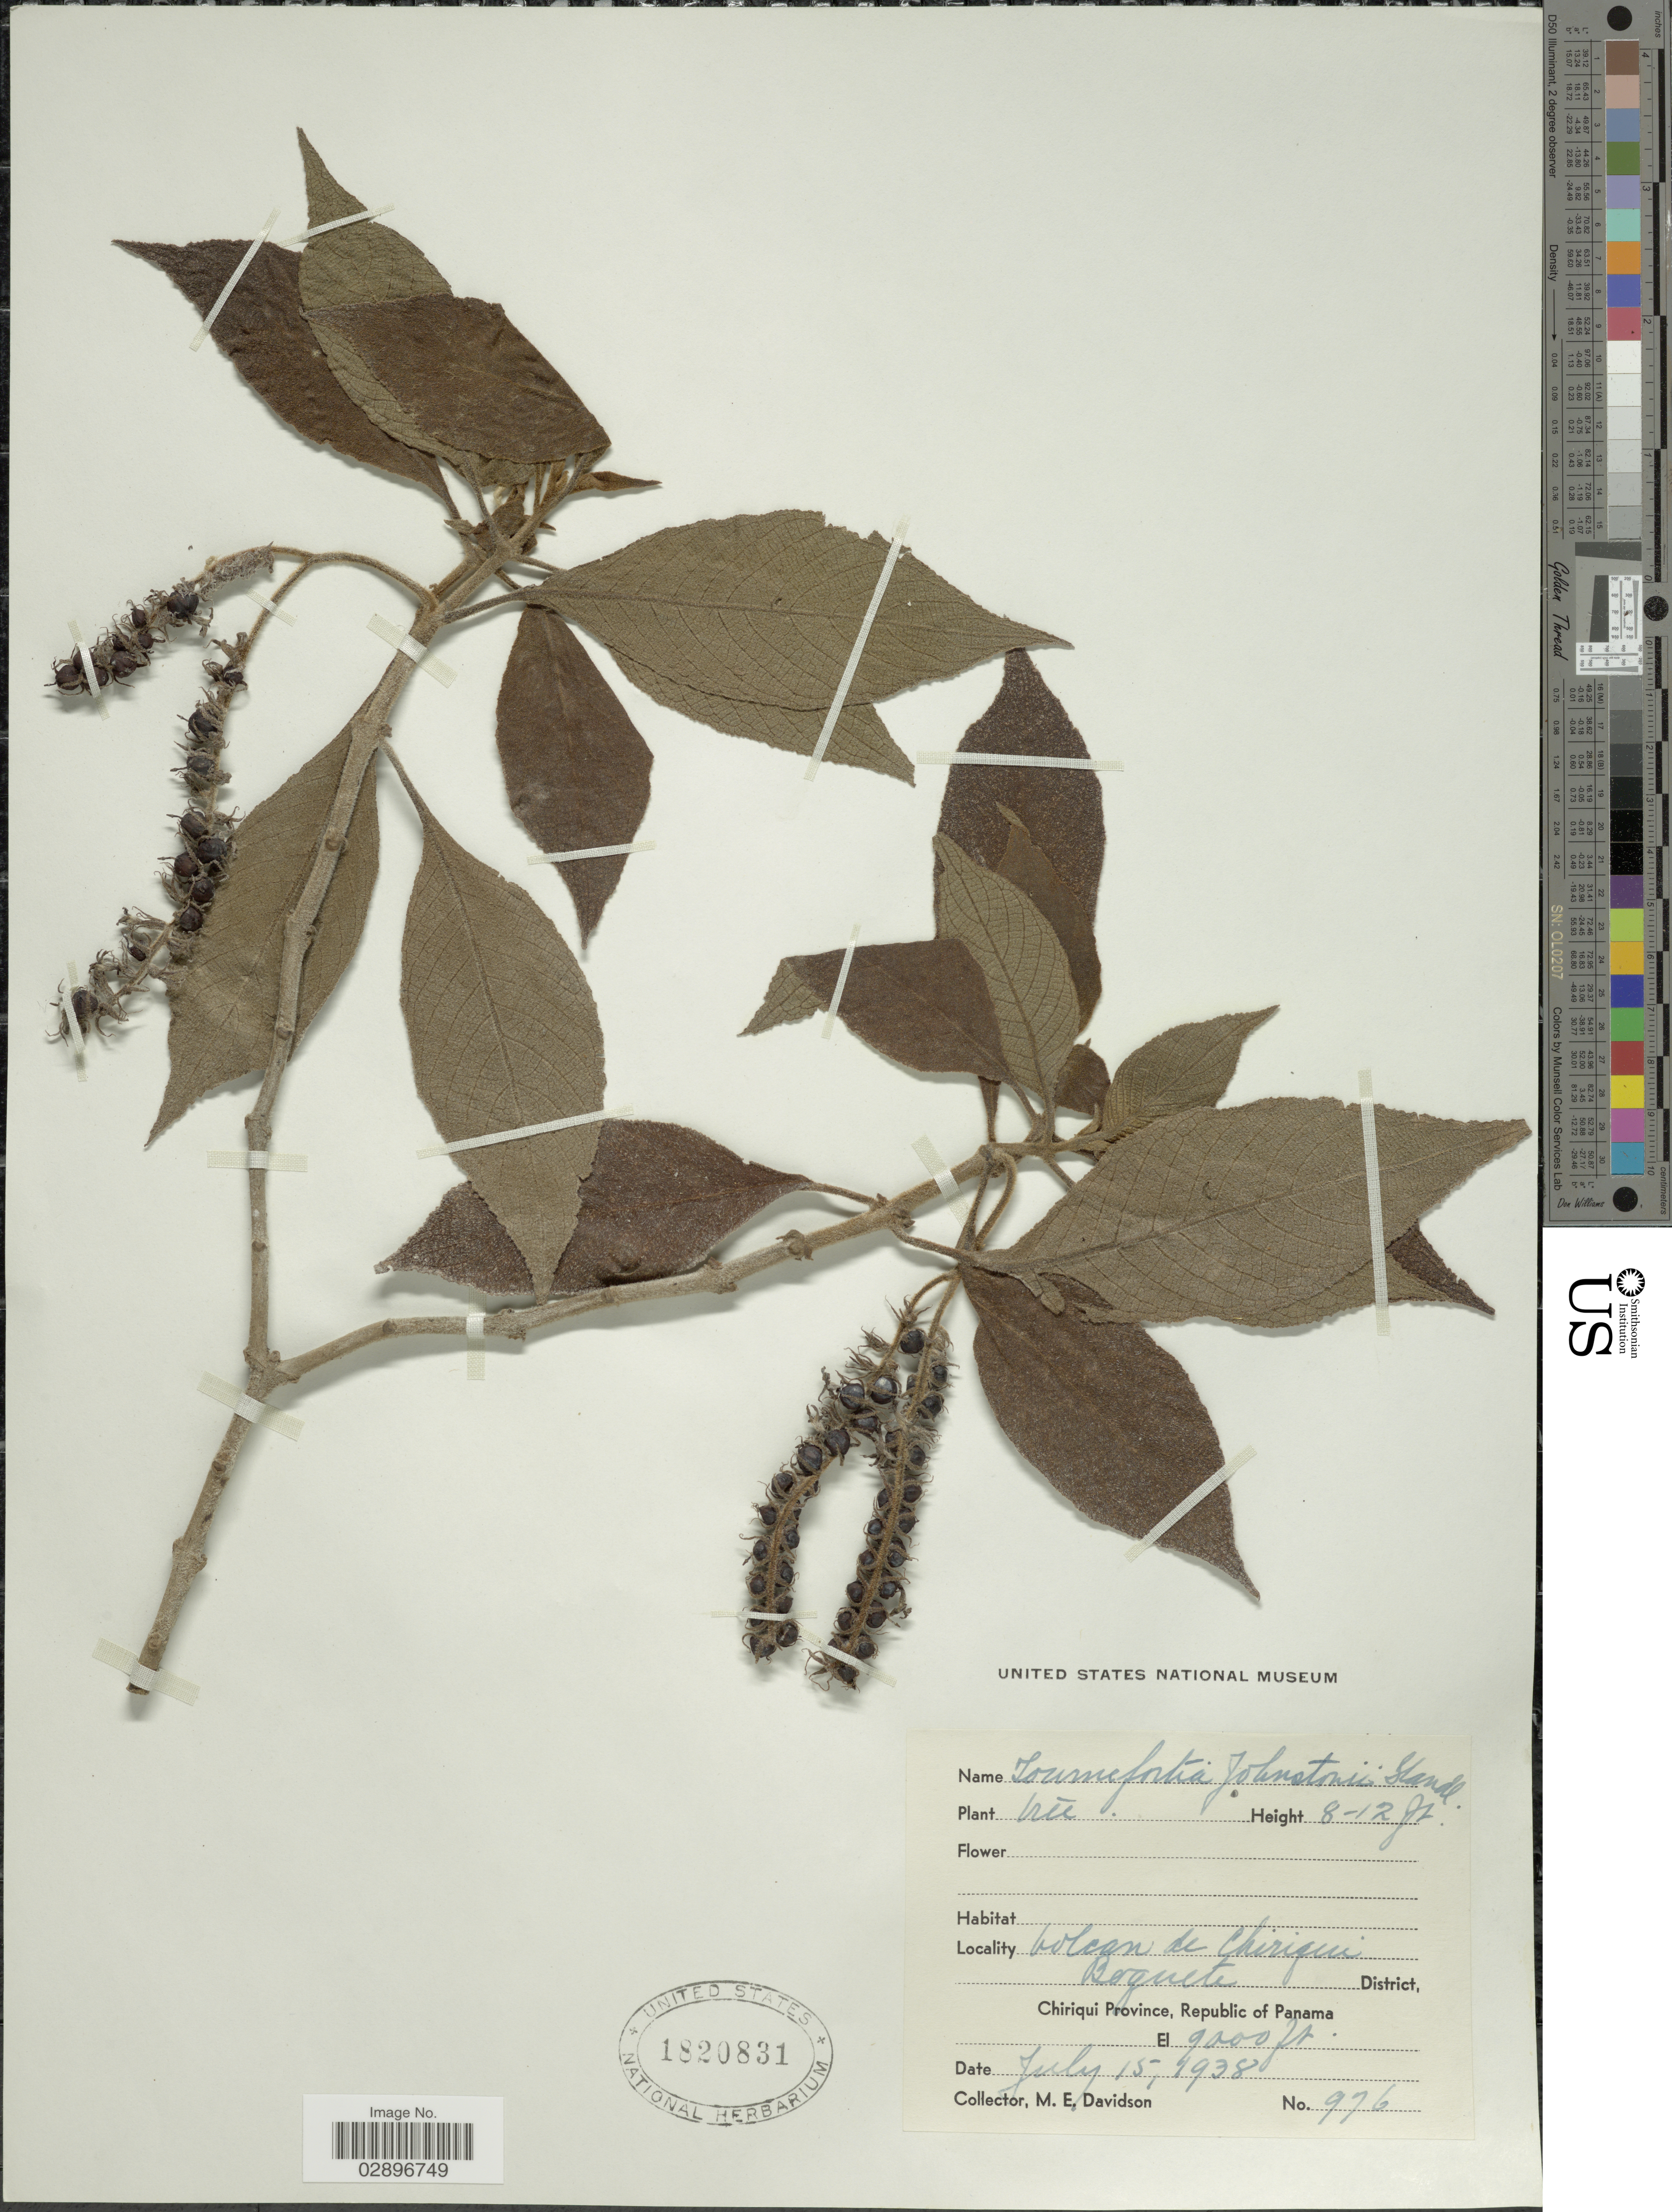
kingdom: Plantae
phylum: Tracheophyta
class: Magnoliopsida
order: Boraginales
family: Heliotropiaceae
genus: Tournefortia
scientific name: Tournefortia johnstonii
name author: Standl.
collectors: M. E. Davidson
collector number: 976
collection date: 1938-07-15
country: Panama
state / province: Chiriqui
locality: Volcan de Chiriqui. Boquete District.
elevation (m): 2743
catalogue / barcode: US 1820831